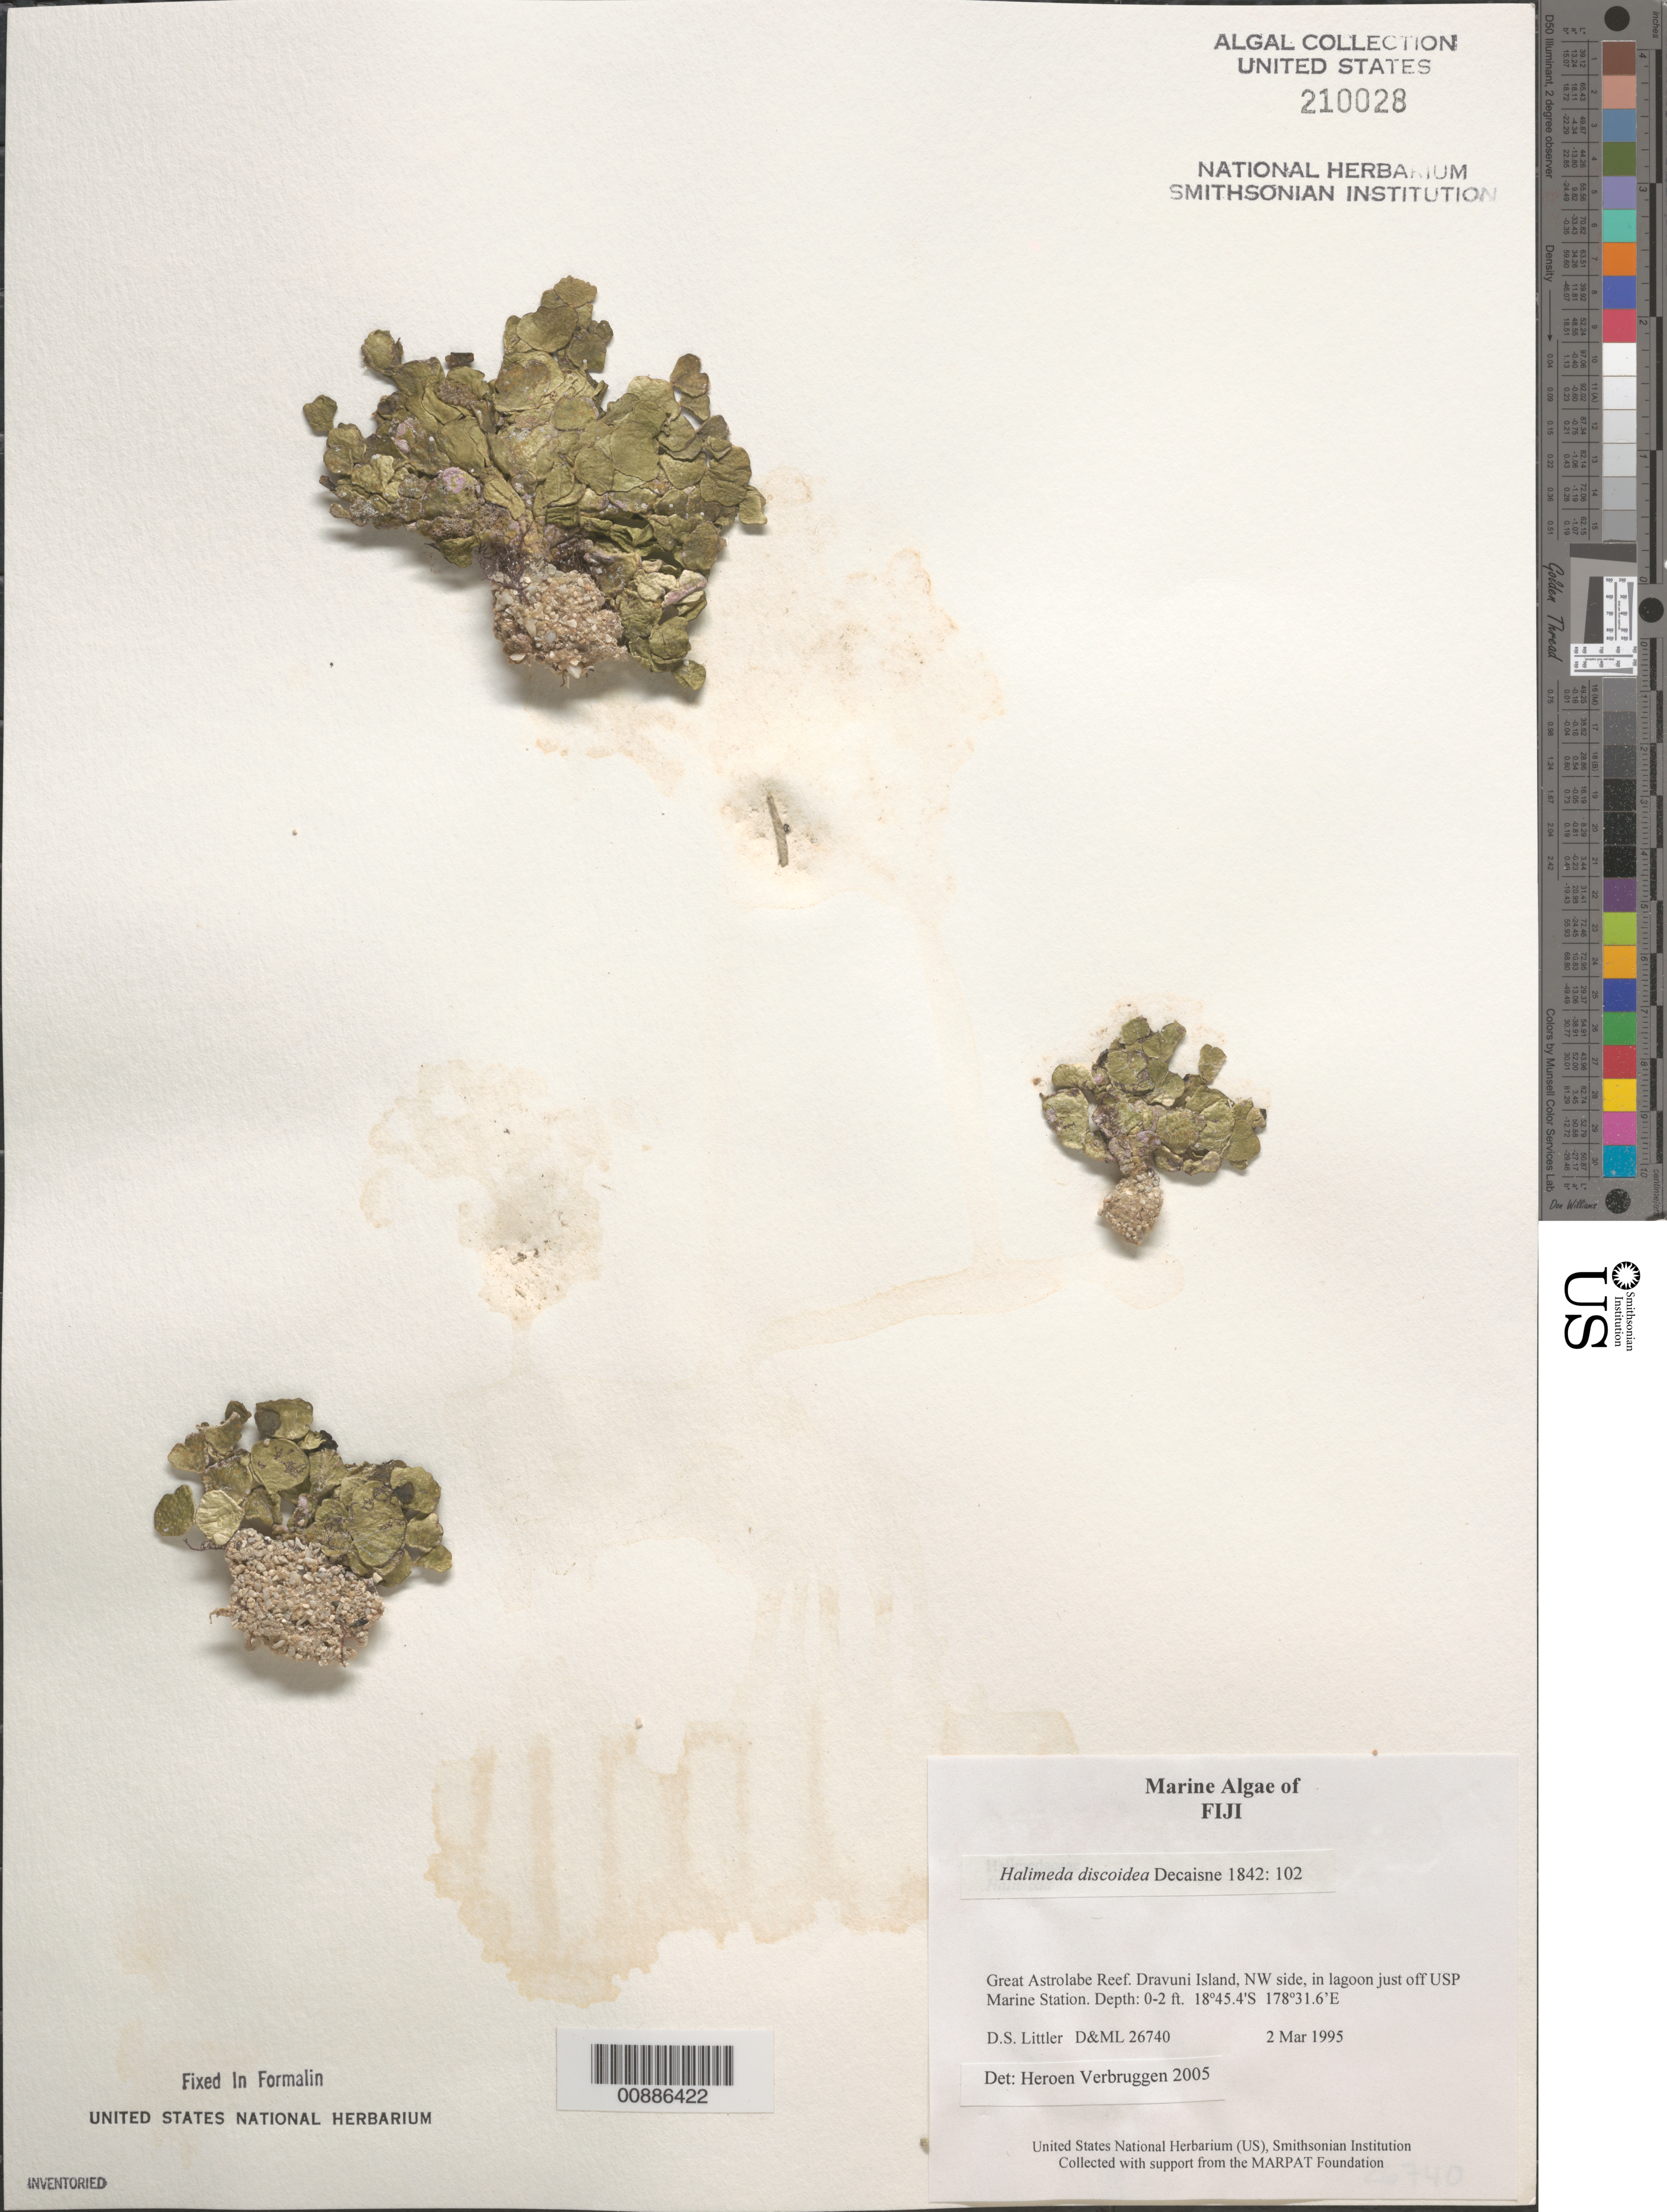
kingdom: Plantae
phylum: Chlorophyta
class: Ulvophyceae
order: Bryopsidales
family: Halimedaceae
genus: Halimeda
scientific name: Halimeda discoidea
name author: Decne.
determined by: Verbruggen, H.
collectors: D. S. Littler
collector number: D&ML 26740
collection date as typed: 02 Mar 1995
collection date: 1995-03-02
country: Fiji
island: Dravuni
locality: Great Astrolabe Reef, lagoon just off USP Marine Station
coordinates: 18 45.4'S, 178 31.6'E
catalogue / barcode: US 210028